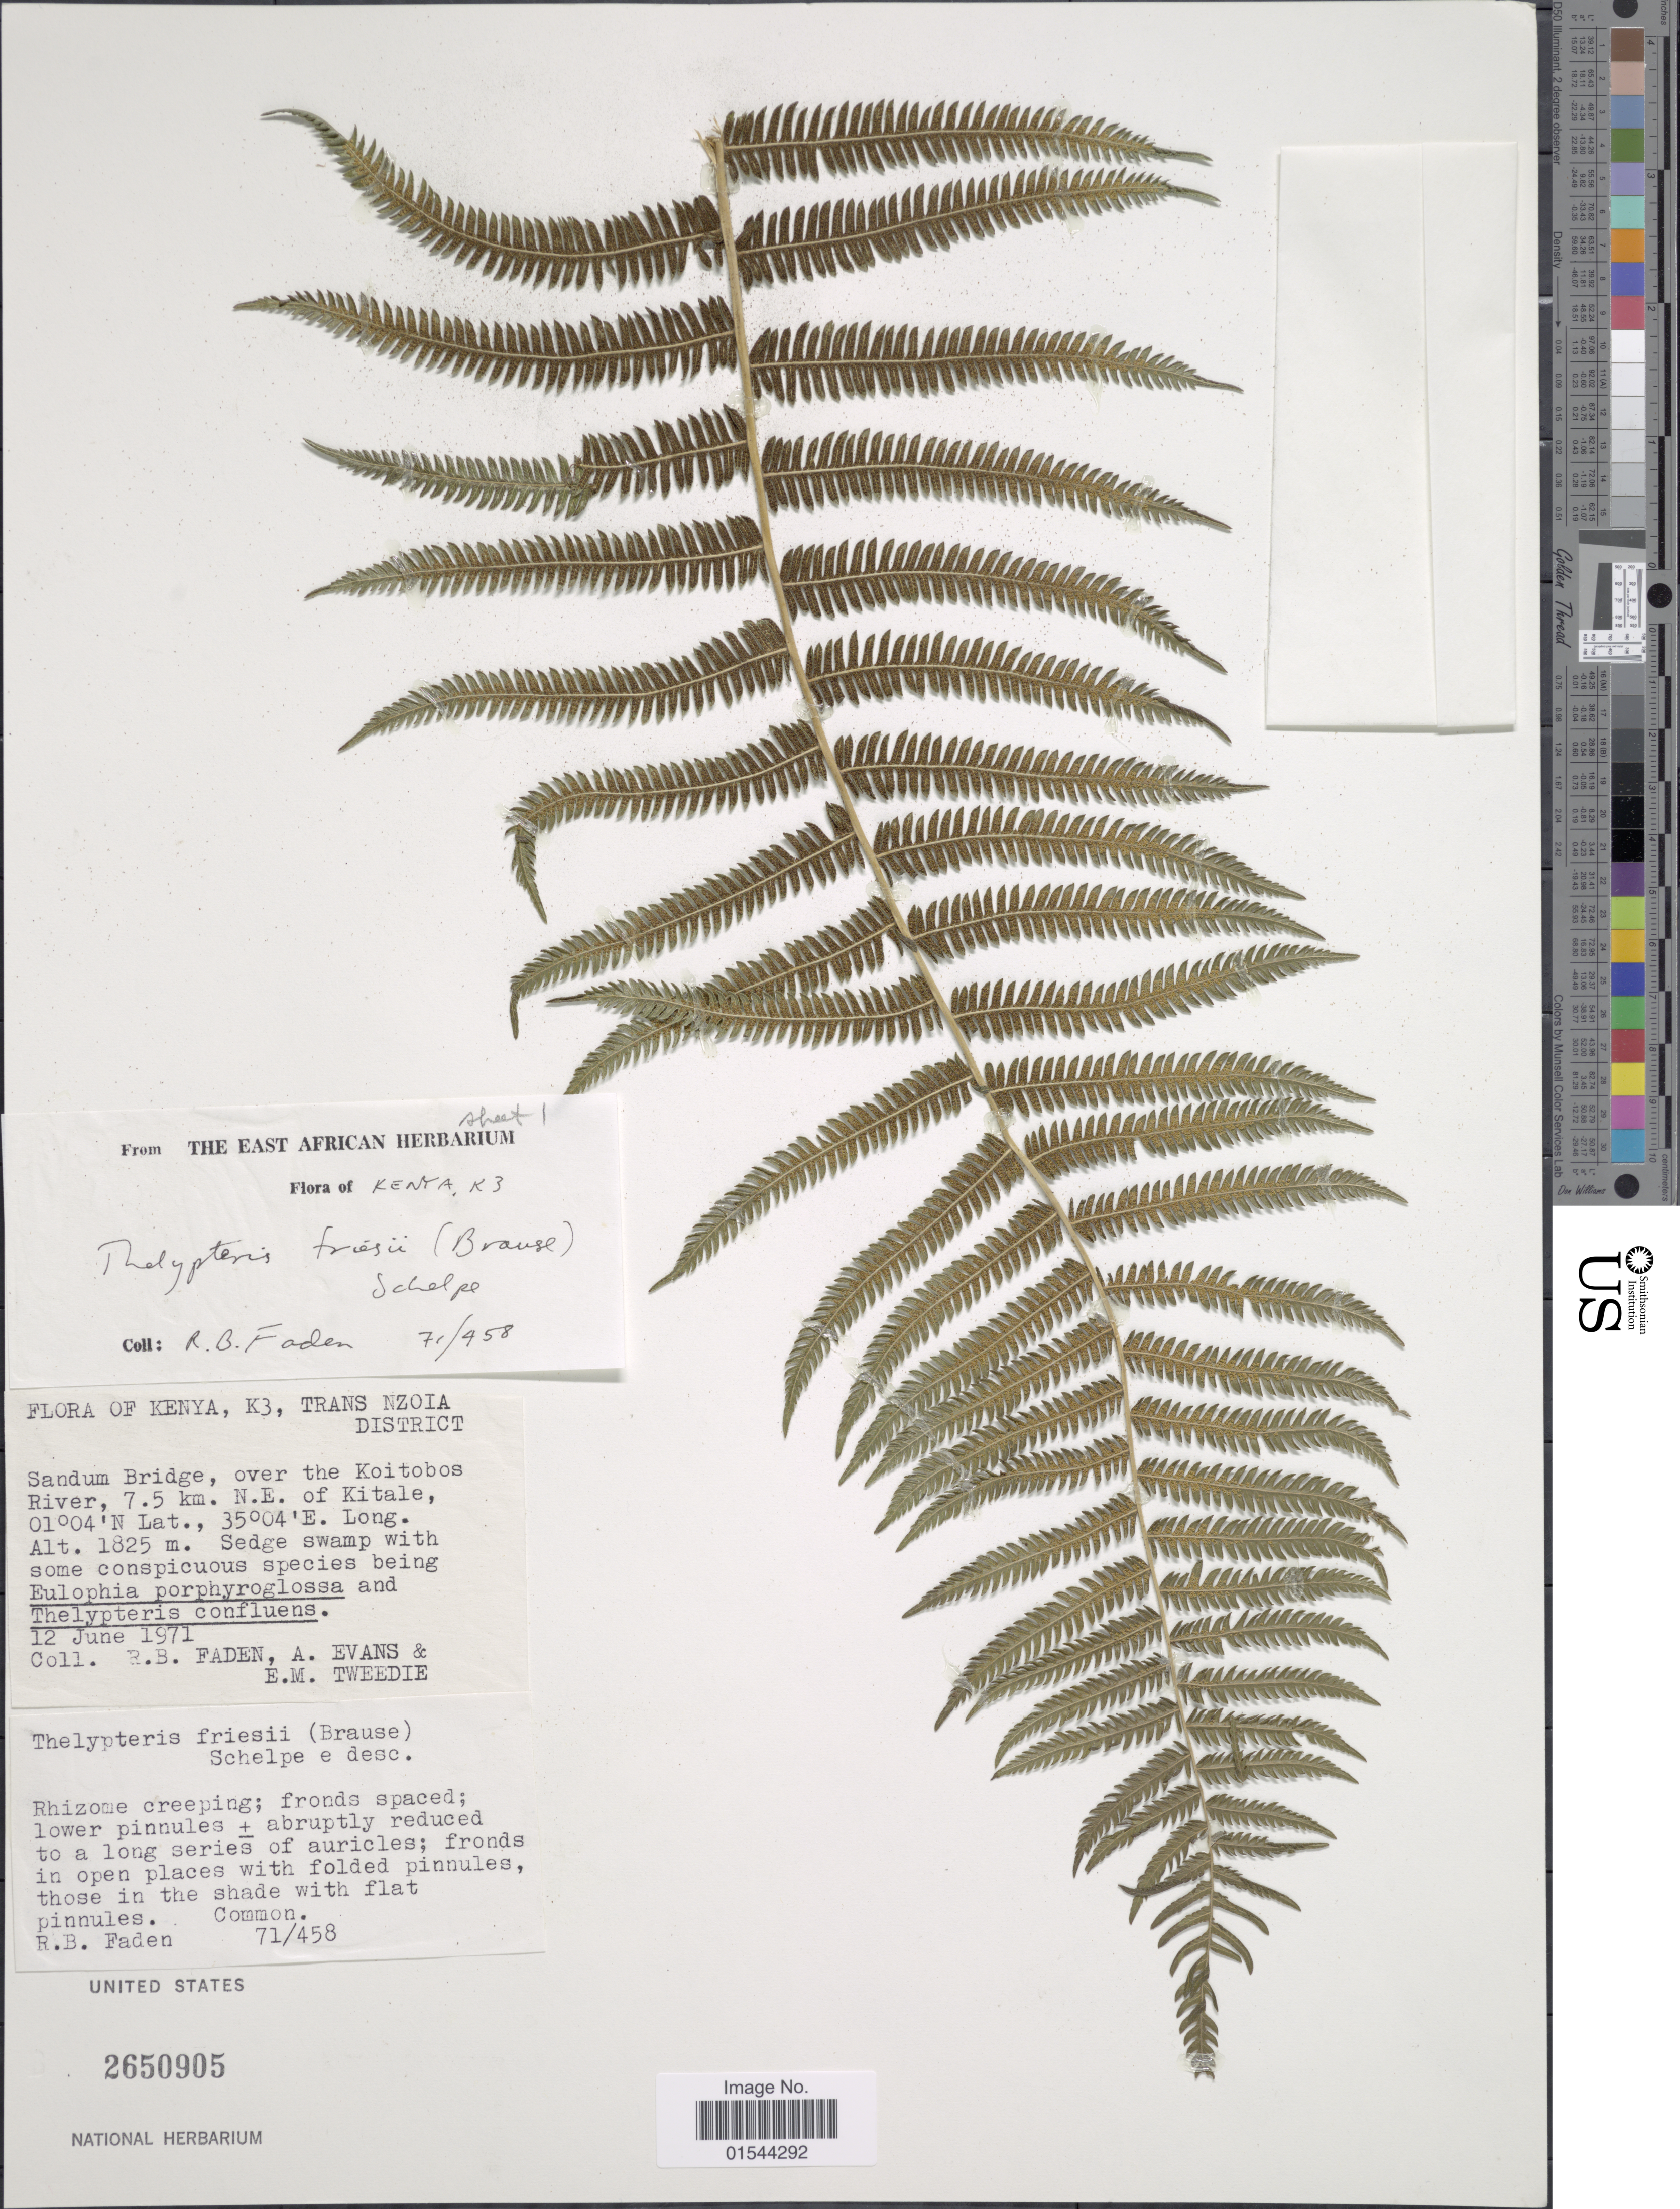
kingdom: Plantae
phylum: Tracheophyta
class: Polypodiopsida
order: Polypodiales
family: Thelypteridaceae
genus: Christella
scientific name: Christella friesii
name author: (Brause) Holttum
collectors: R. B. Faden, A. Evans & E. Tweedie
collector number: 71/458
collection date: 1971-06-12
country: Kenya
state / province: Trans Nzoia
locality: K3, Trans Nzoia District, Sandum Bridge, over the Koitobos River, 7.5 km N.E. ofKitale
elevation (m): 1825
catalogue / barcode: US 2650905